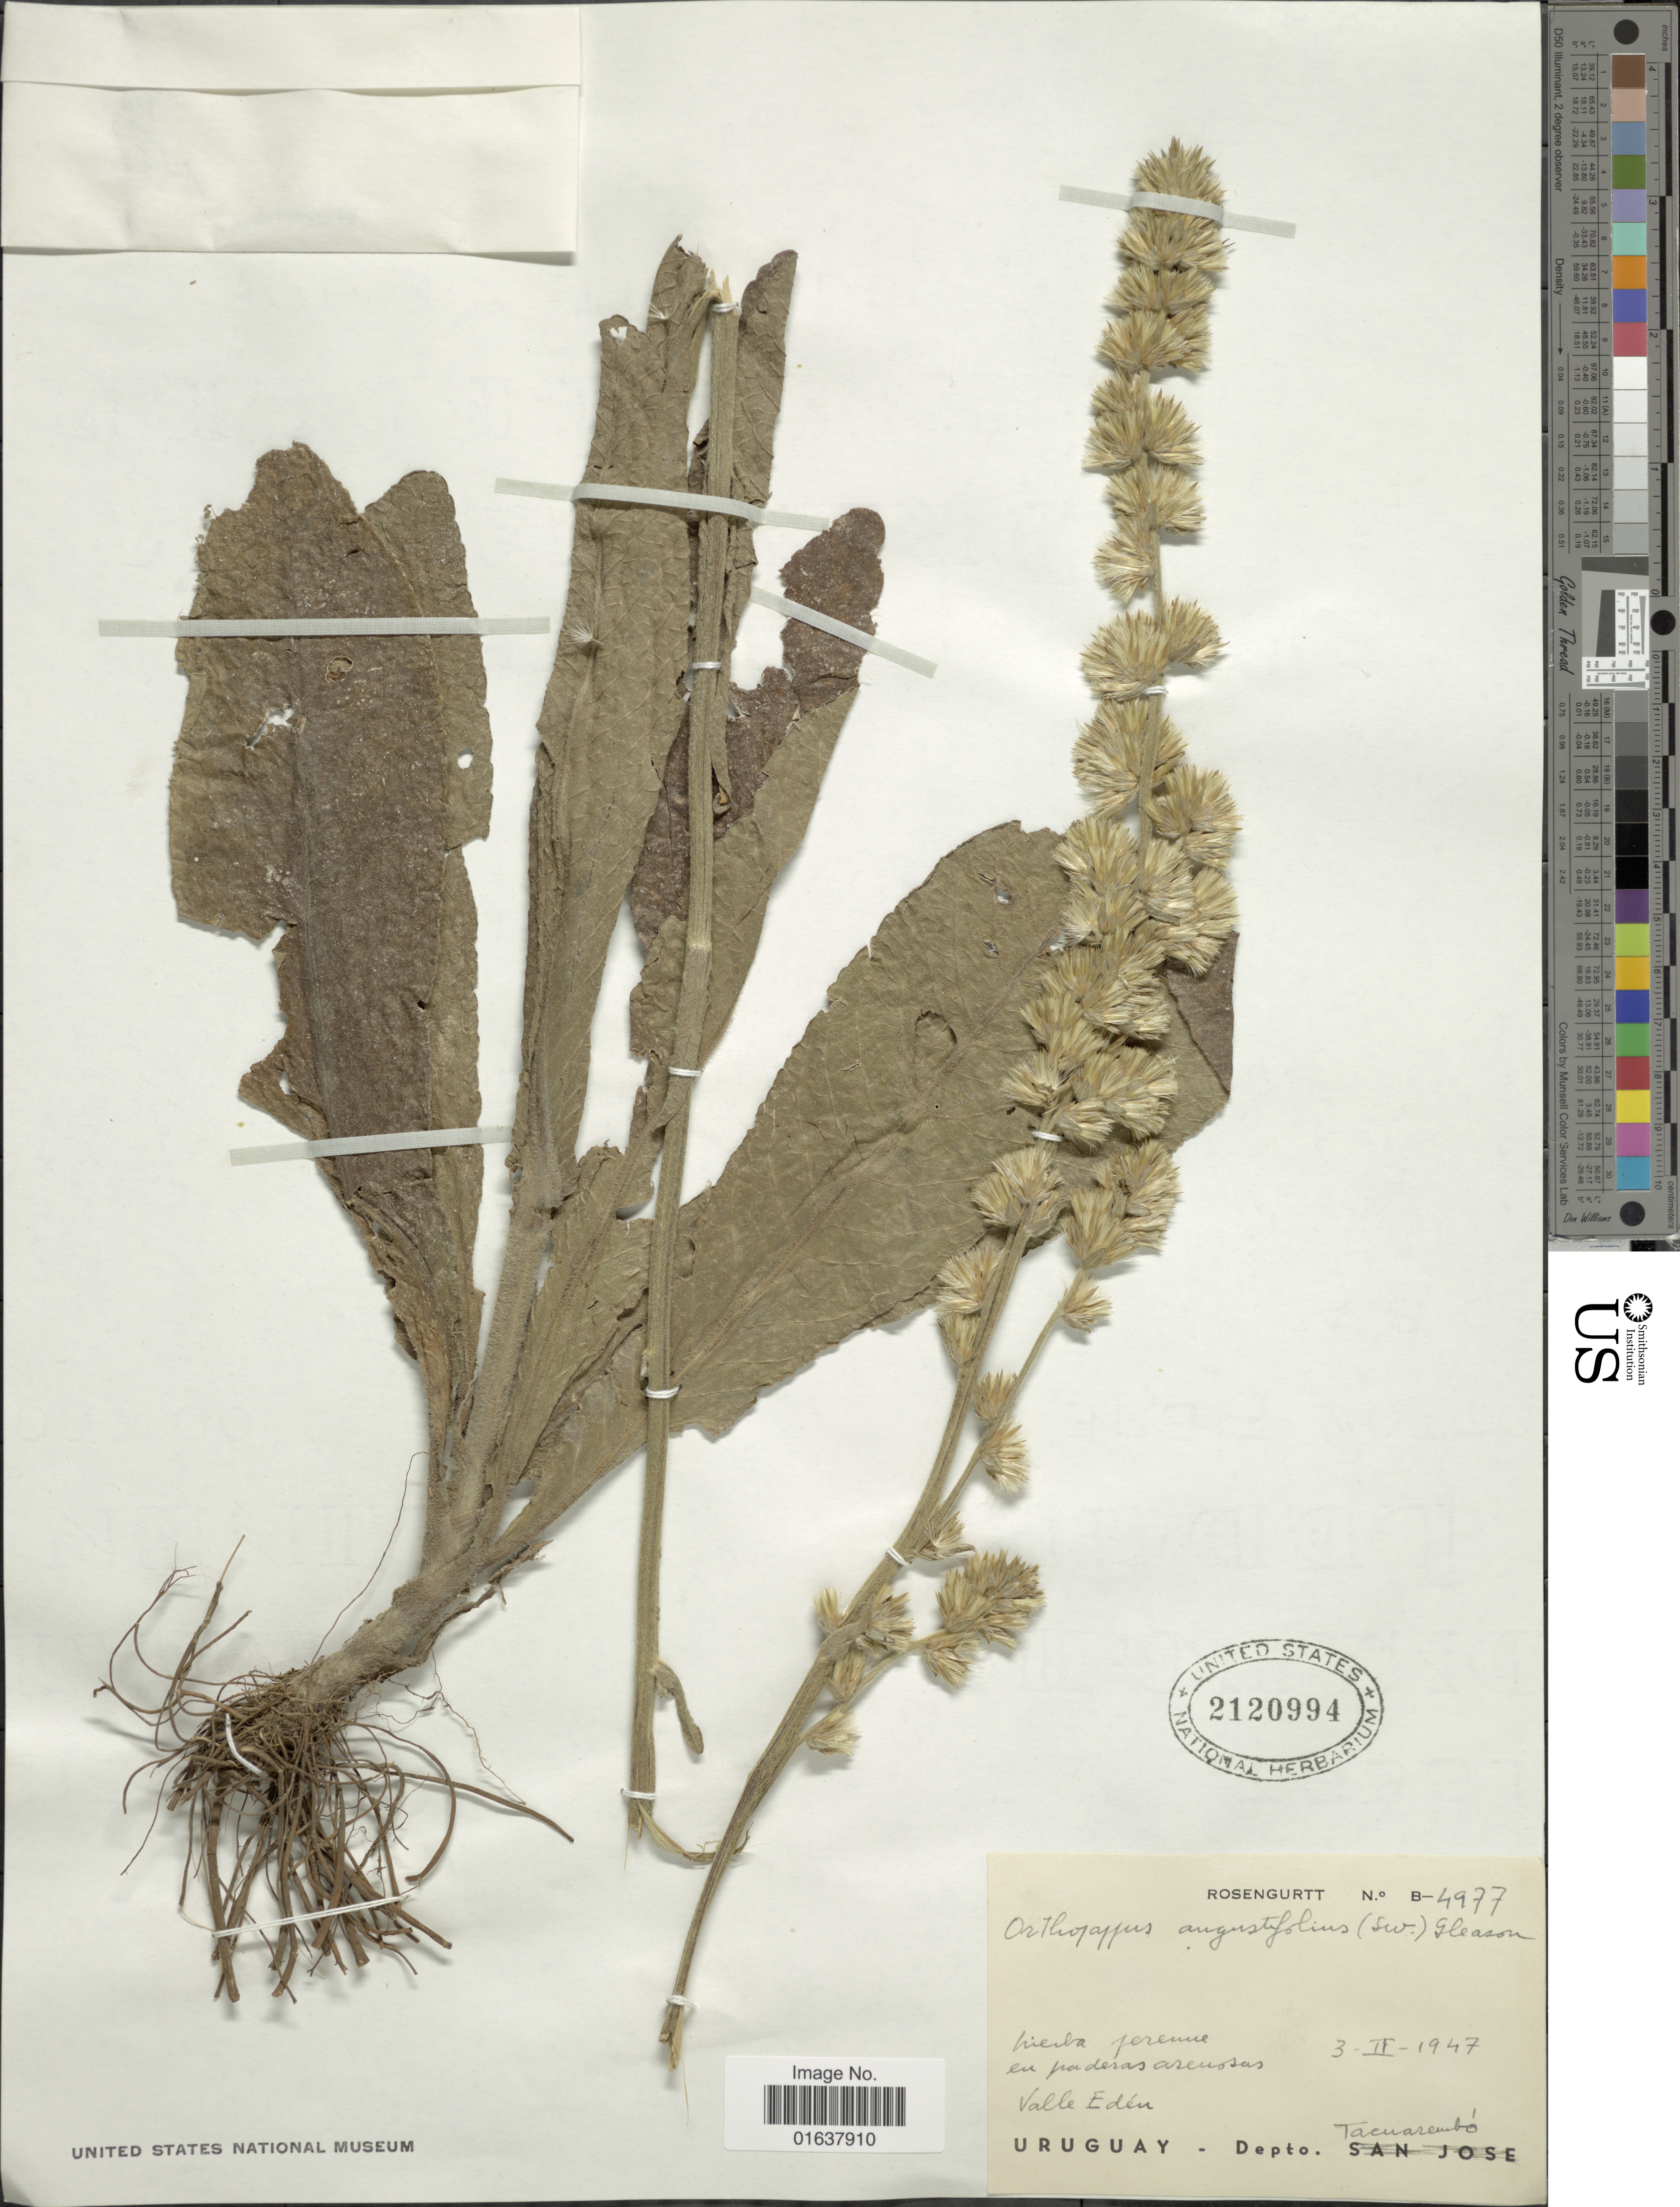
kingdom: Plantae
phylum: Tracheophyta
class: Magnoliopsida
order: Asterales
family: Asteraceae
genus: Orthopappus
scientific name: Orthopappus angustifolius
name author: (Sw.) Gleason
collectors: B. Rosengurtt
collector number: B-4977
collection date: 1947-02-03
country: Uruguay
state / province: Tacuarembó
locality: Valle Eden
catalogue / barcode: US 2120994